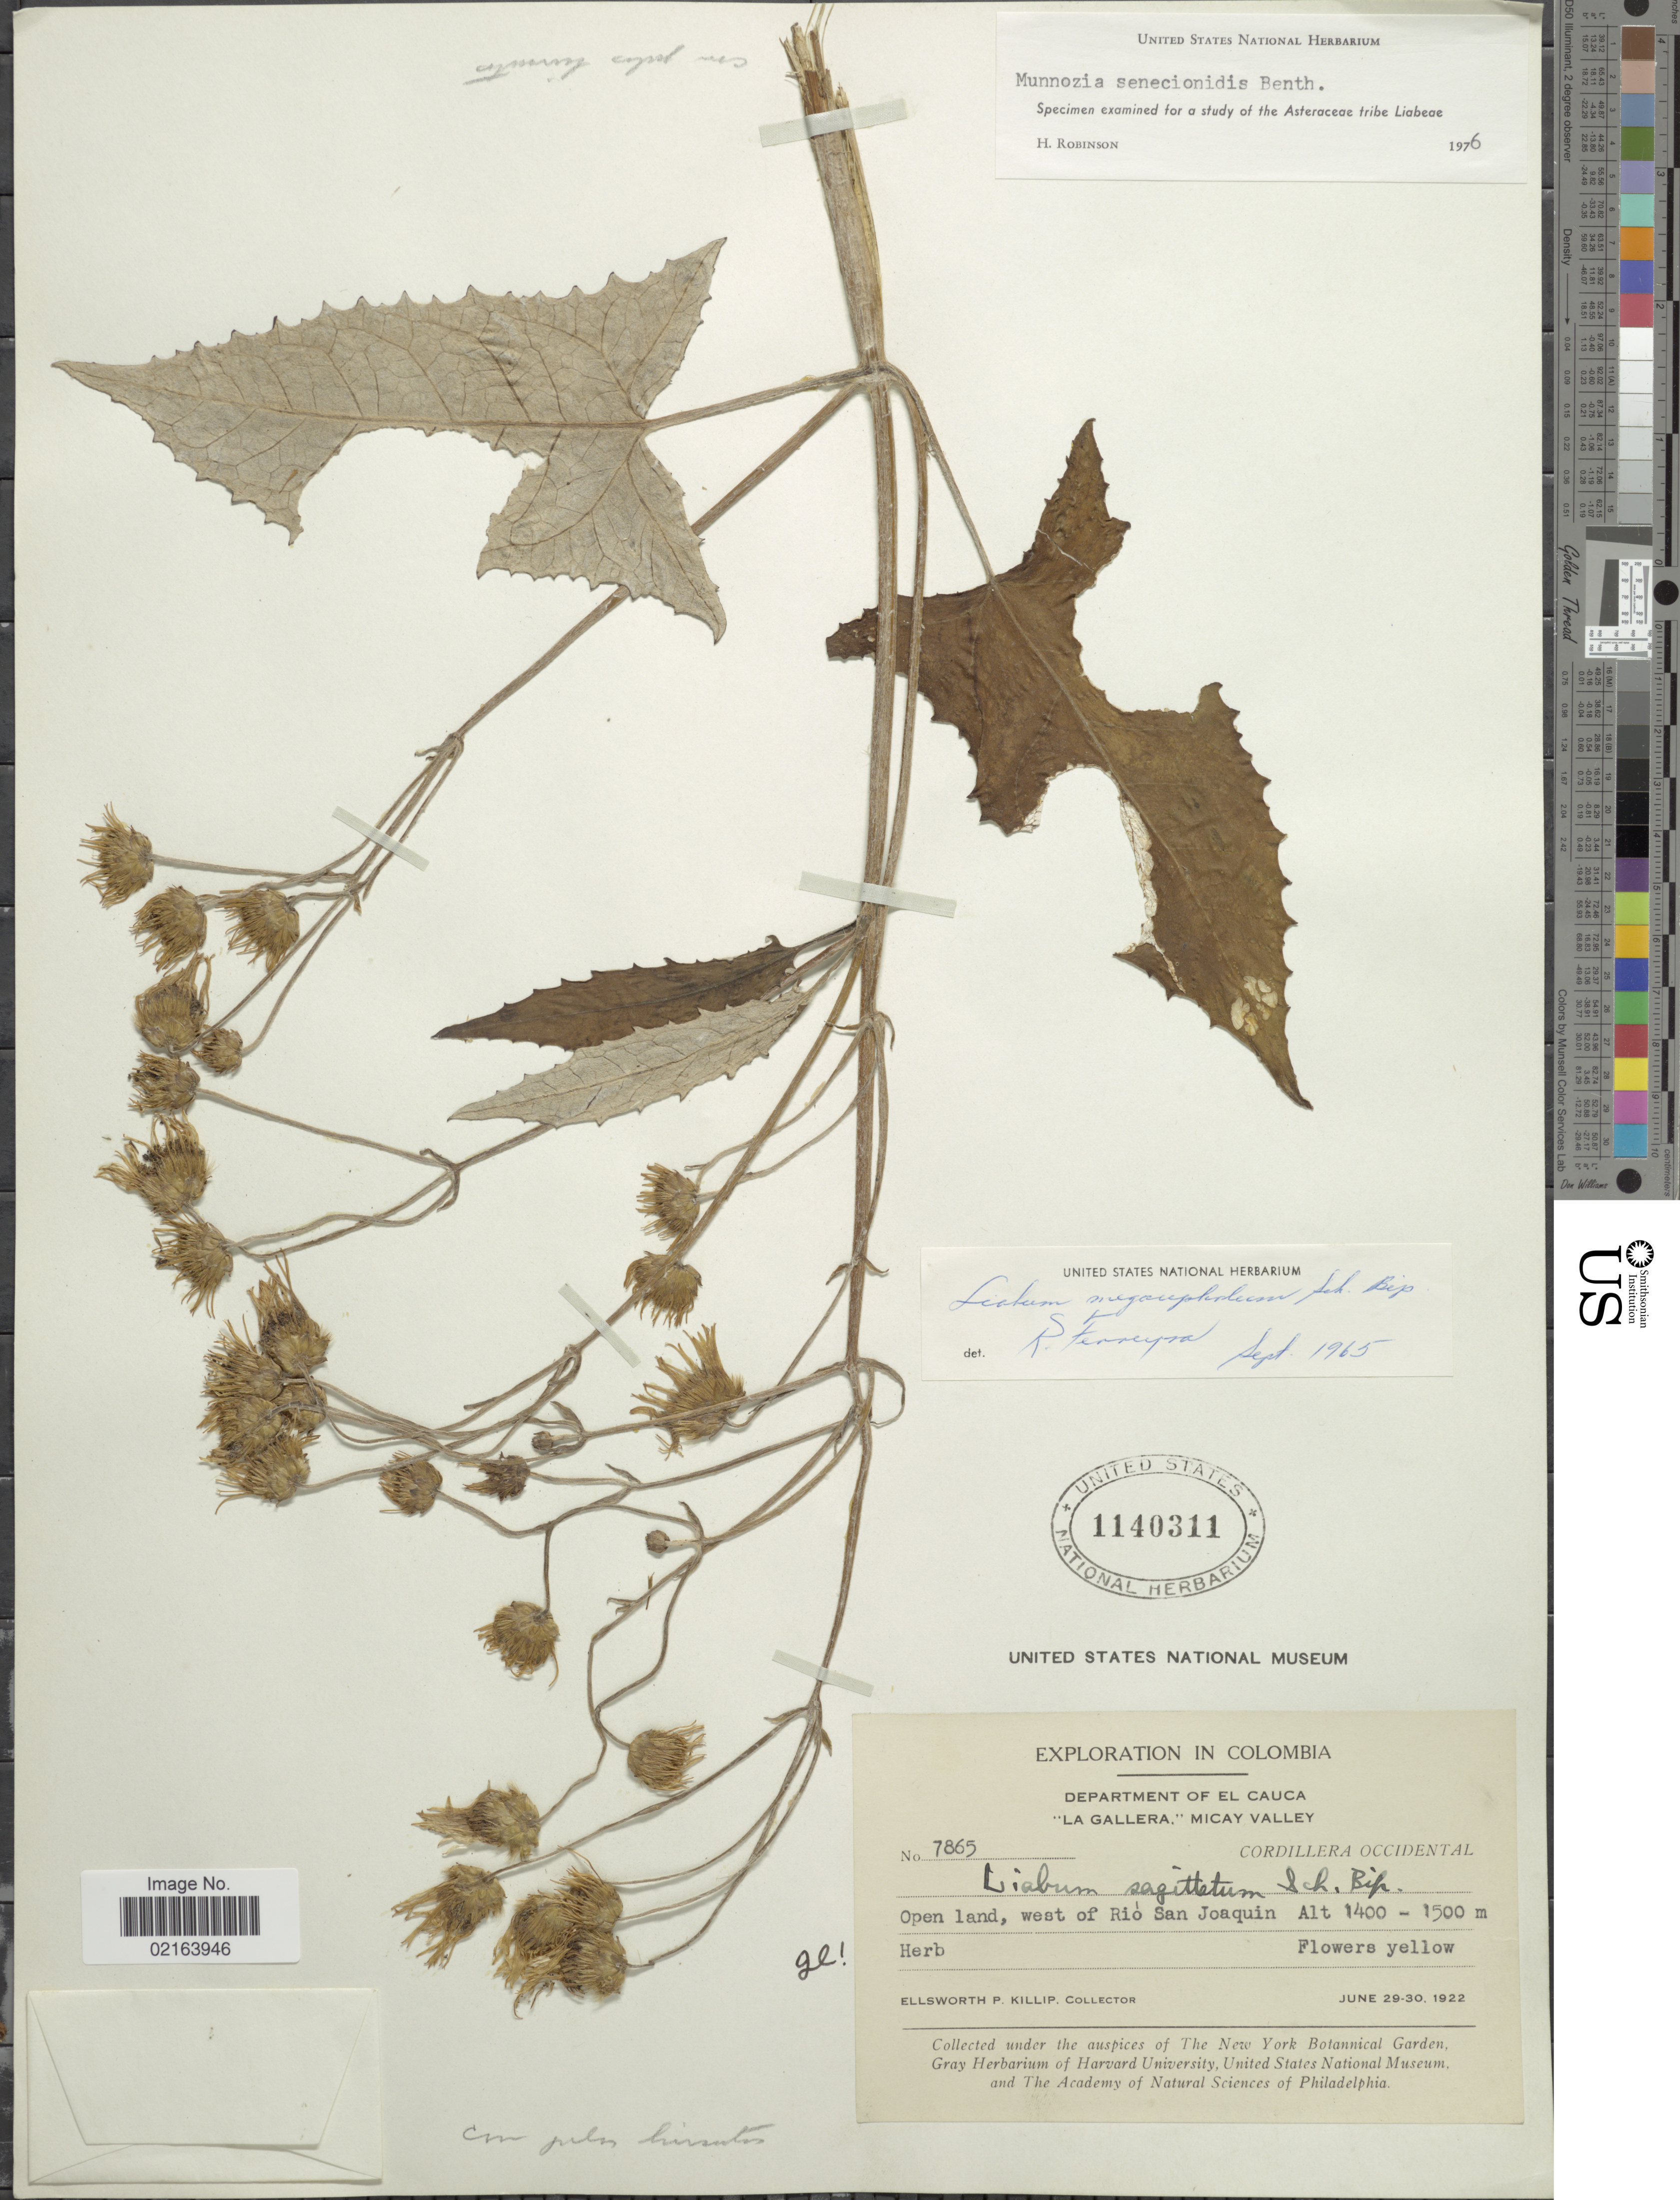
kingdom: Plantae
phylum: Tracheophyta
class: Magnoliopsida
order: Asterales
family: Asteraceae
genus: Munnozia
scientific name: Munnozia senecionidis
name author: Benth.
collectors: E. P. Killip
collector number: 7865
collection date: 1922-06-29/1922-06-30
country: Colombia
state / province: Cauca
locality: Department of El Cauca, La Gallera, Micay Valley, Open land, west of Rio San Joaquin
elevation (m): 1400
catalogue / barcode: US 1140311